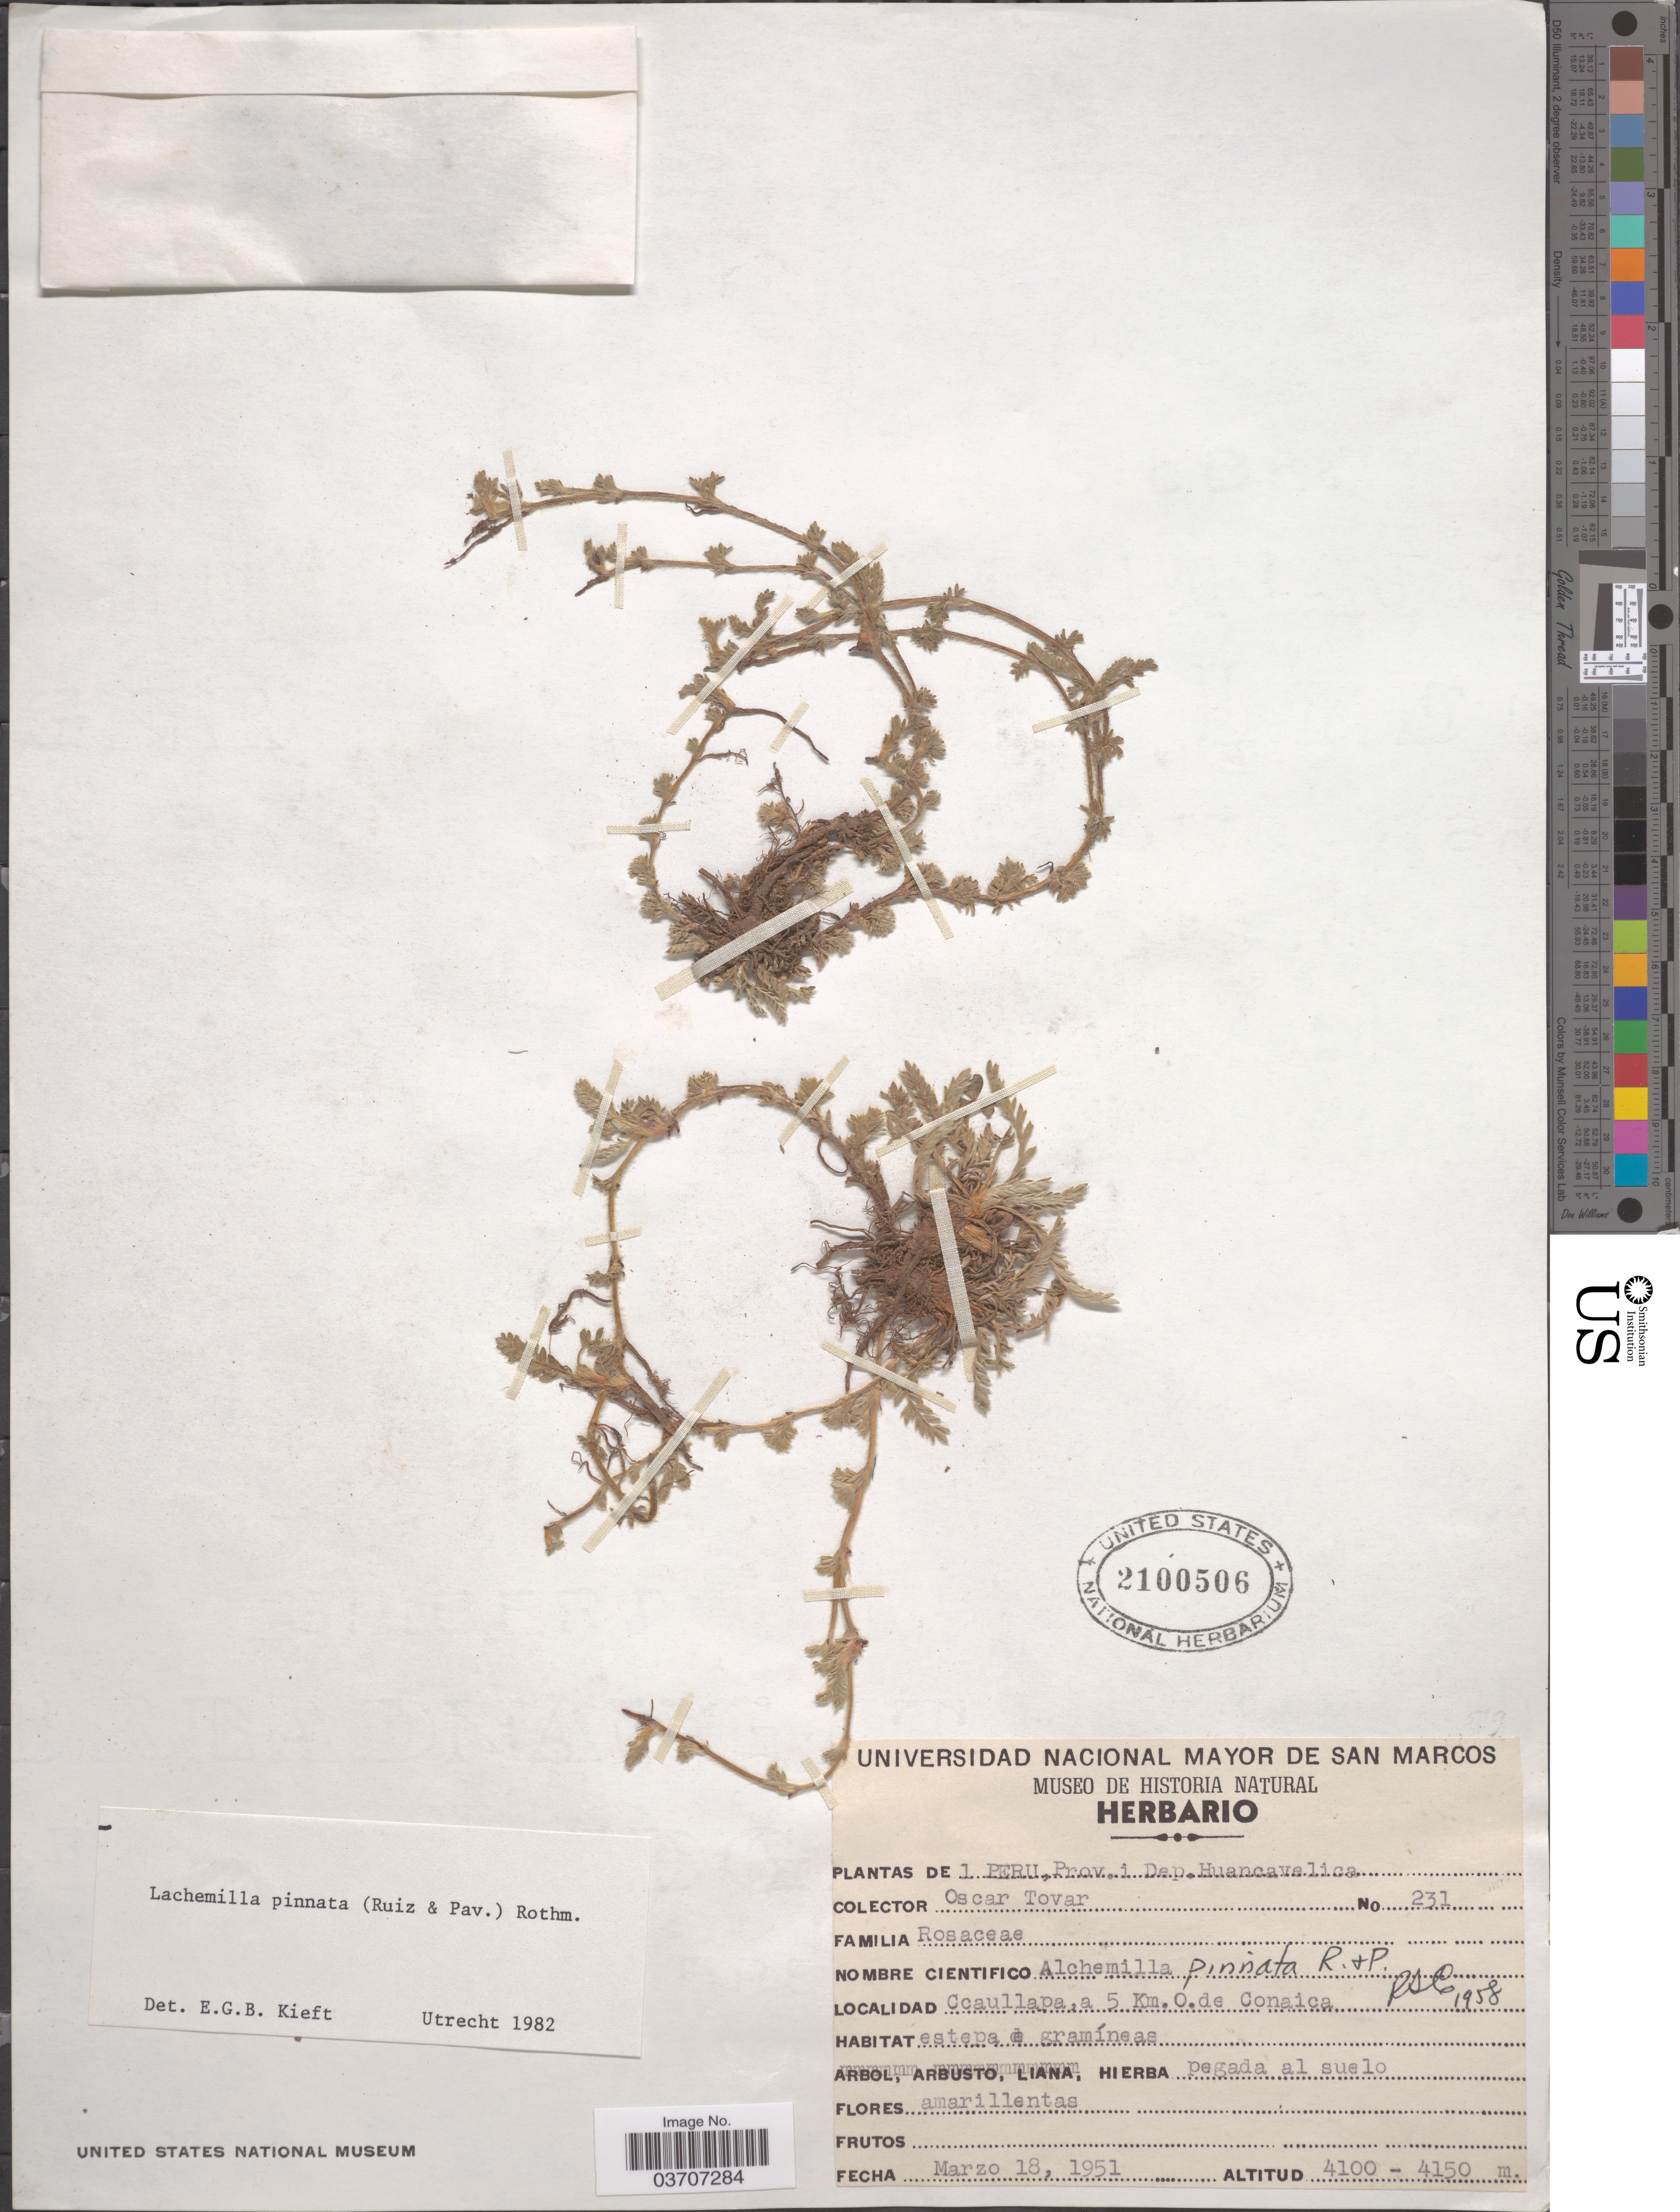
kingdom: Plantae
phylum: Tracheophyta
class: Magnoliopsida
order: Rosales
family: Rosaceae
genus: Lachemilla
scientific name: Lachemilla pinnata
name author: (Ruiz & Pav.) Rothm.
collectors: Ó. Tovar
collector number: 231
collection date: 1951-03-18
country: Peru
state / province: Huancavelica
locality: Prov. i Dep. Huancavelica. Ccaullapa, a 5 Km. O. de Conaica.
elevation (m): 4100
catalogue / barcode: US 2100506